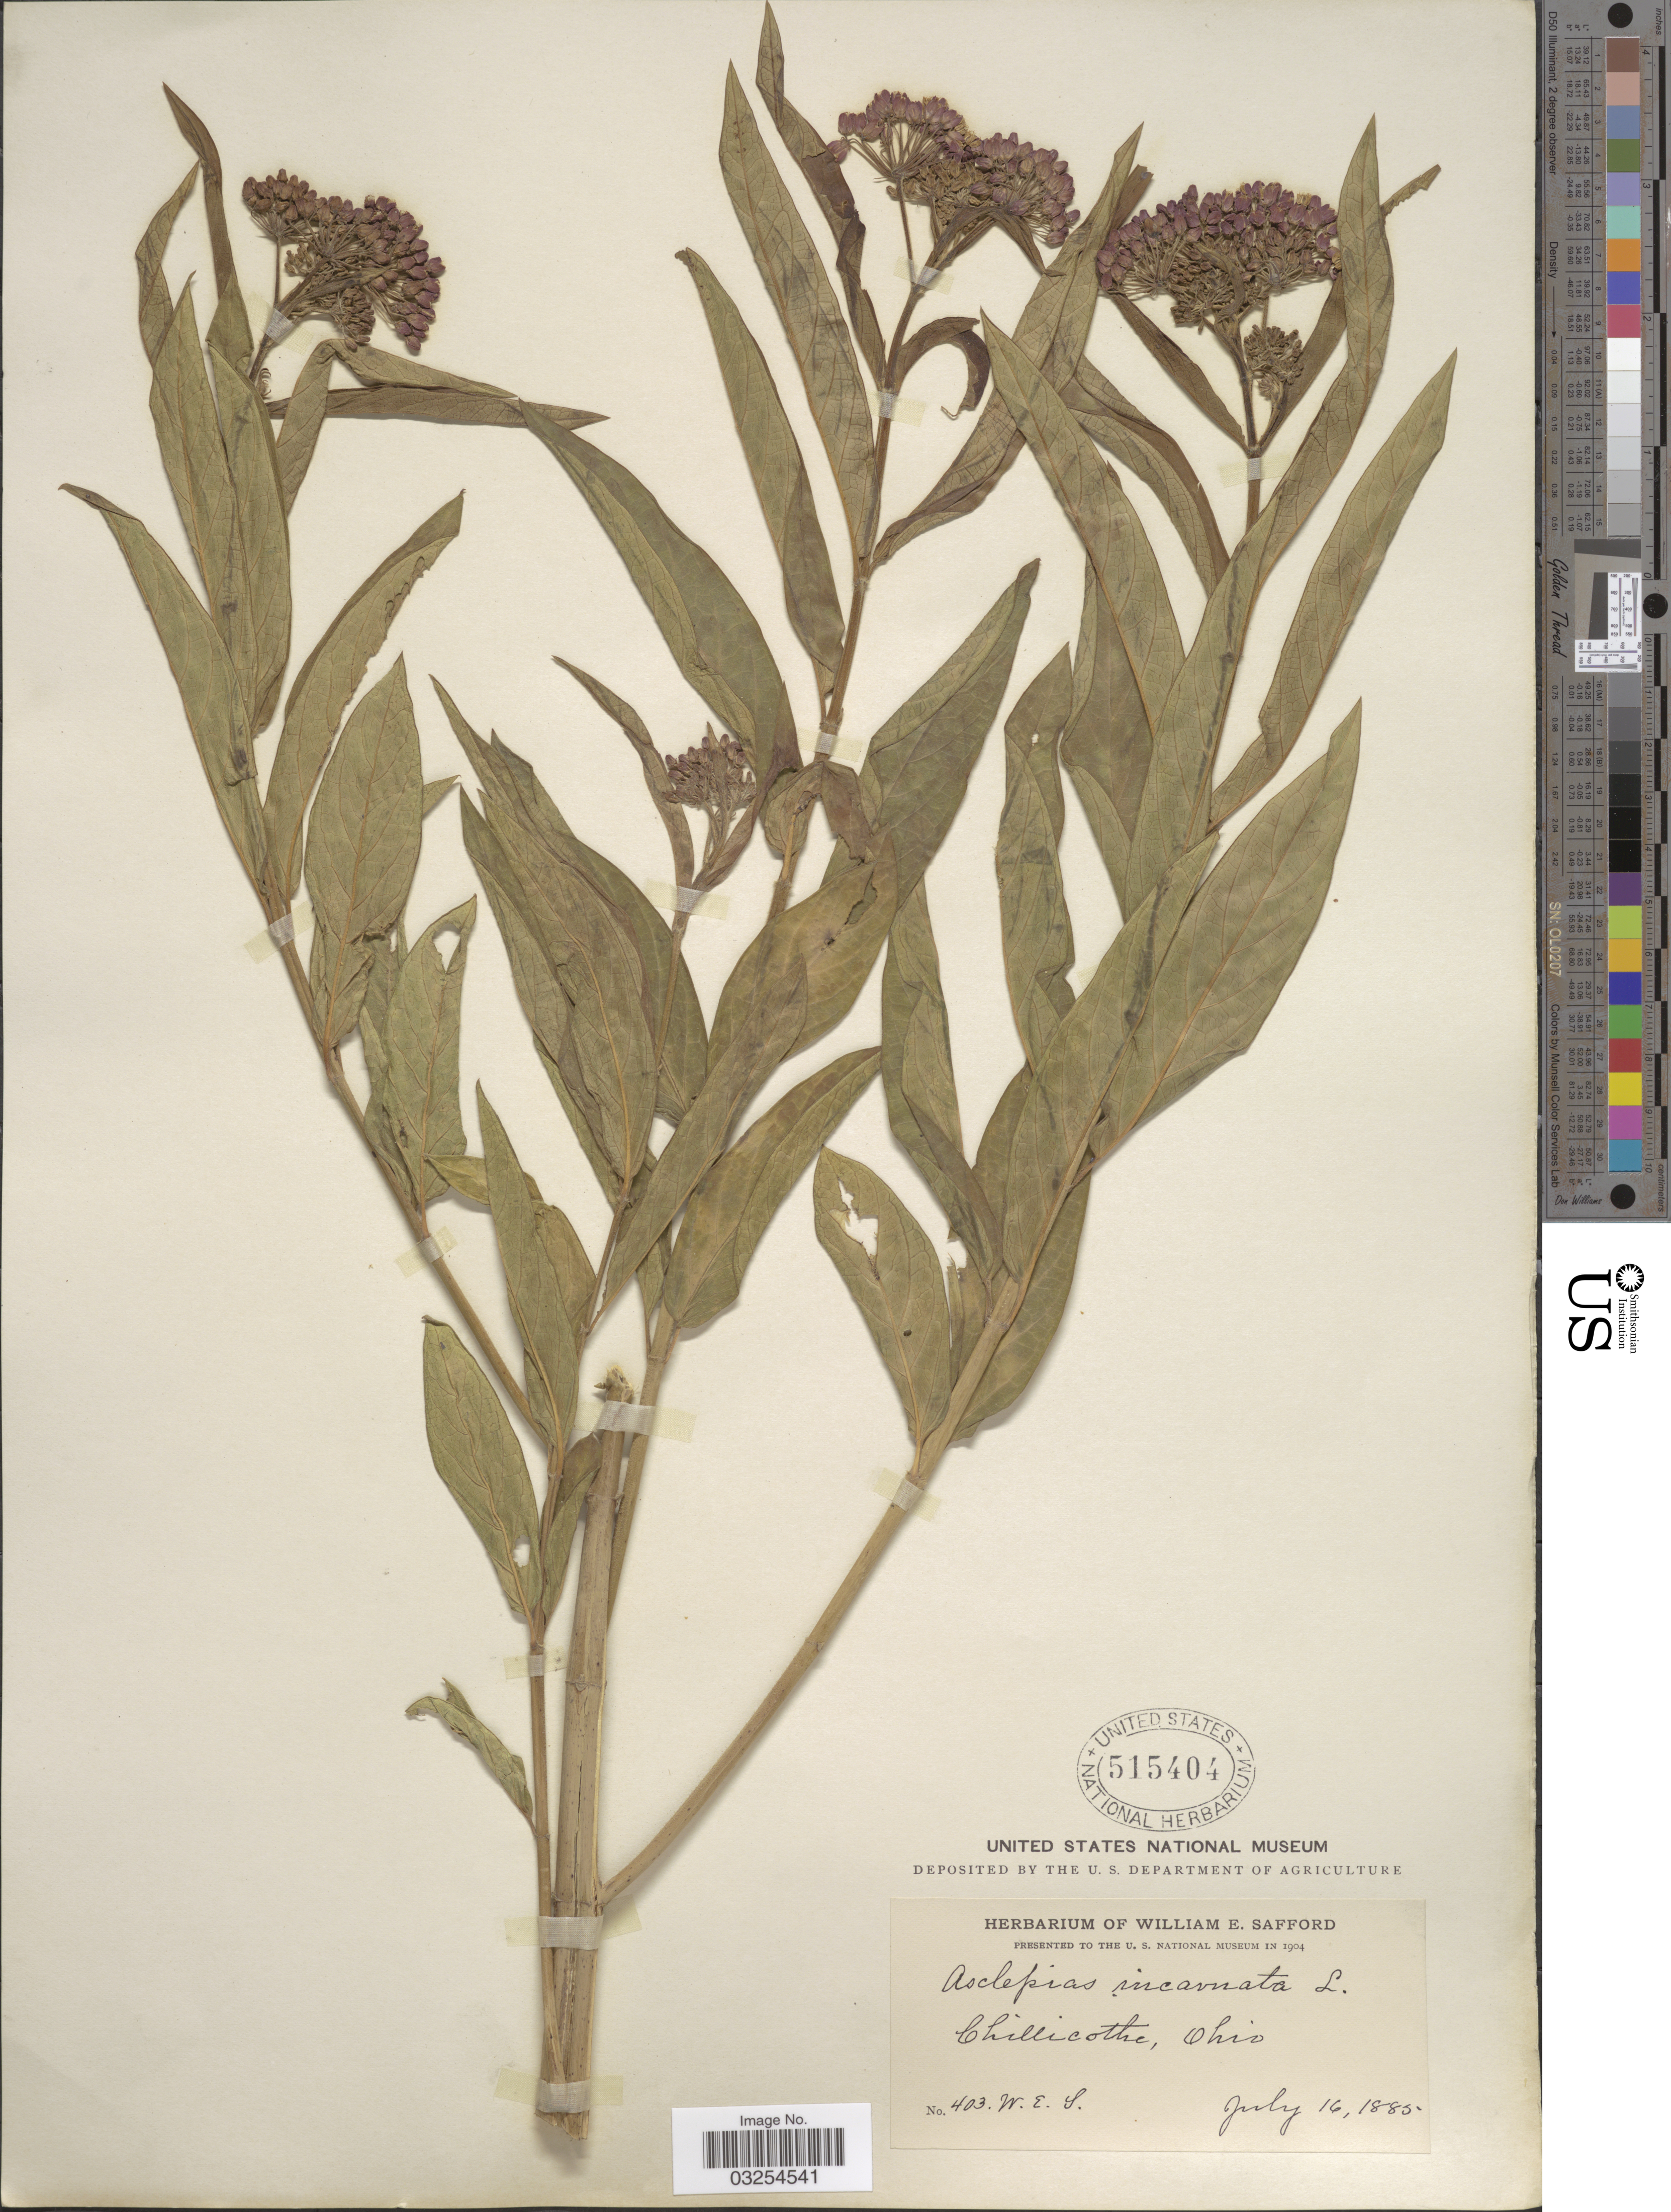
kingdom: Plantae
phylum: Tracheophyta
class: Magnoliopsida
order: Gentianales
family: Apocynaceae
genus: Asclepias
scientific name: Asclepias incarnata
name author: L.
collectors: W. E. Safford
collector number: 403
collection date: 1885-07-16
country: United States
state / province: Ohio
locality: Chillicothe.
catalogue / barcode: US 515404